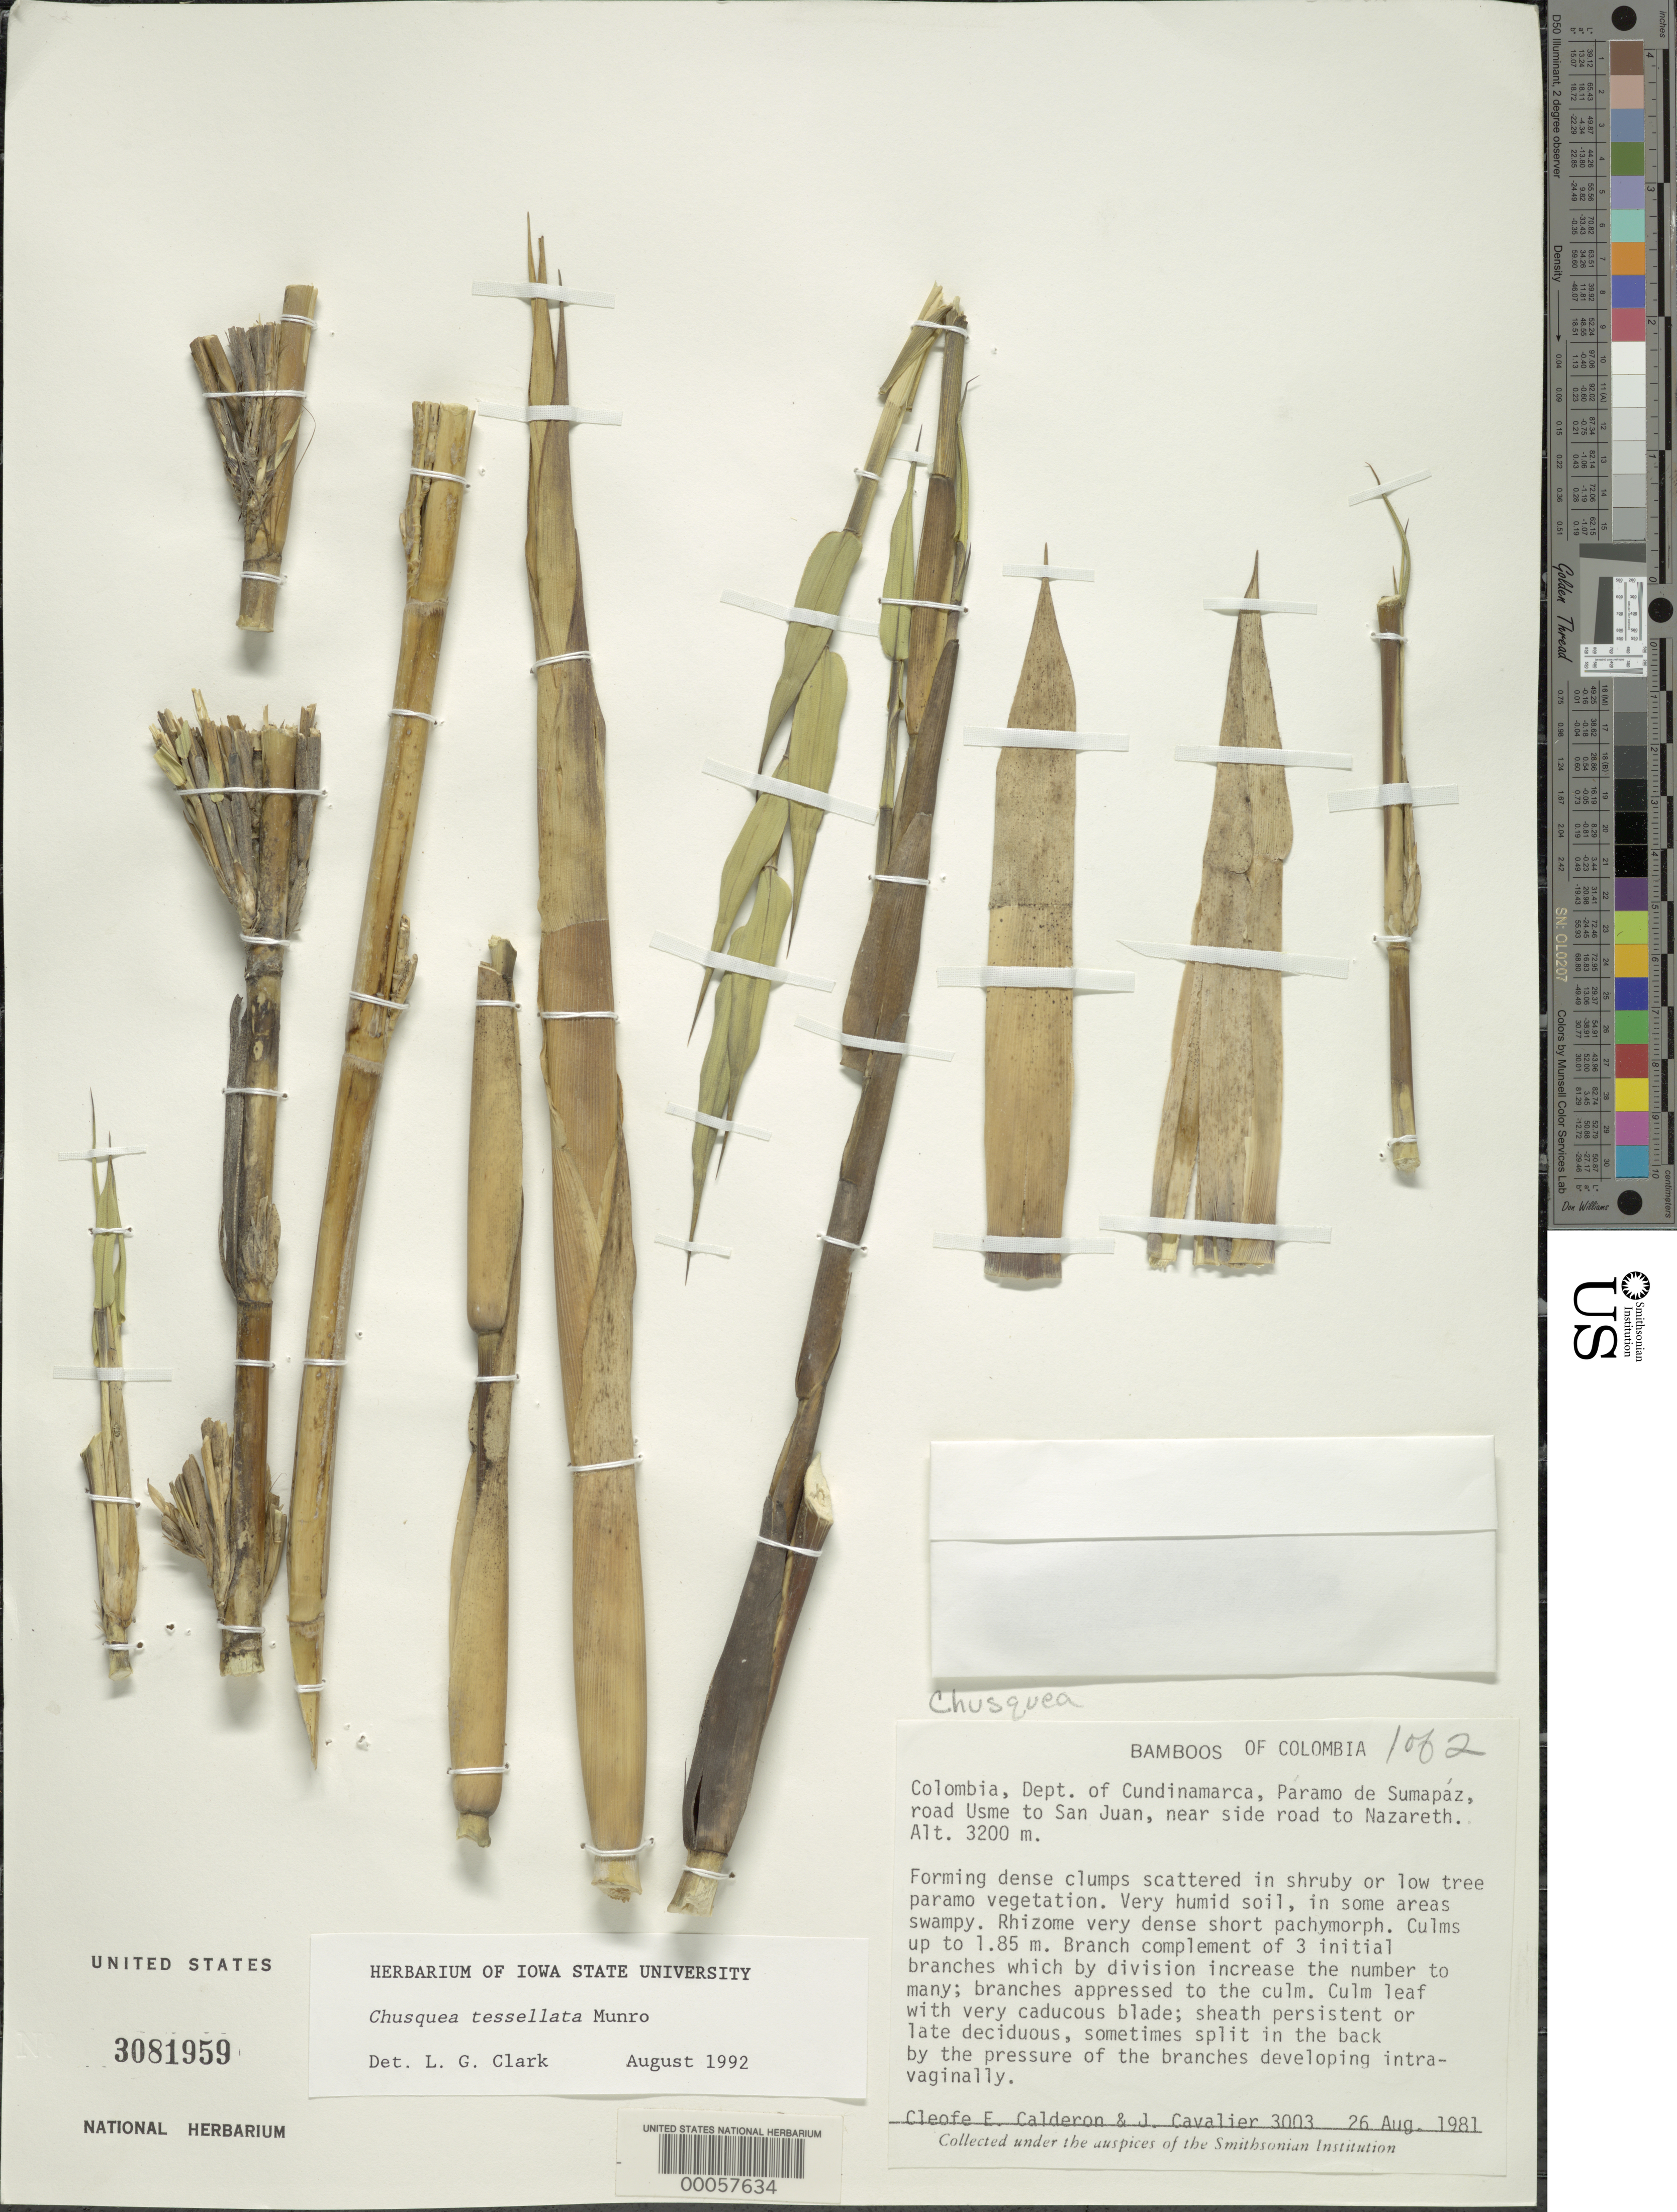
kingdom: Plantae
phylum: Tracheophyta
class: Liliopsida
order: Poales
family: Poaceae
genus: Chusquea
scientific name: Chusquea tessellata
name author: Munro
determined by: Clark, Lynn G., (ISC), Iowa State University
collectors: C. E. Calderón & J. Cavalier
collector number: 3003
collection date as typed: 26 Aug 1981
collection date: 1981-08-26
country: Colombia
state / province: Cundinamarca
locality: Paramo de Sumapaz, Usme to San Juan road, near side road to Nazareth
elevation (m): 3200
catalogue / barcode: US 3081959